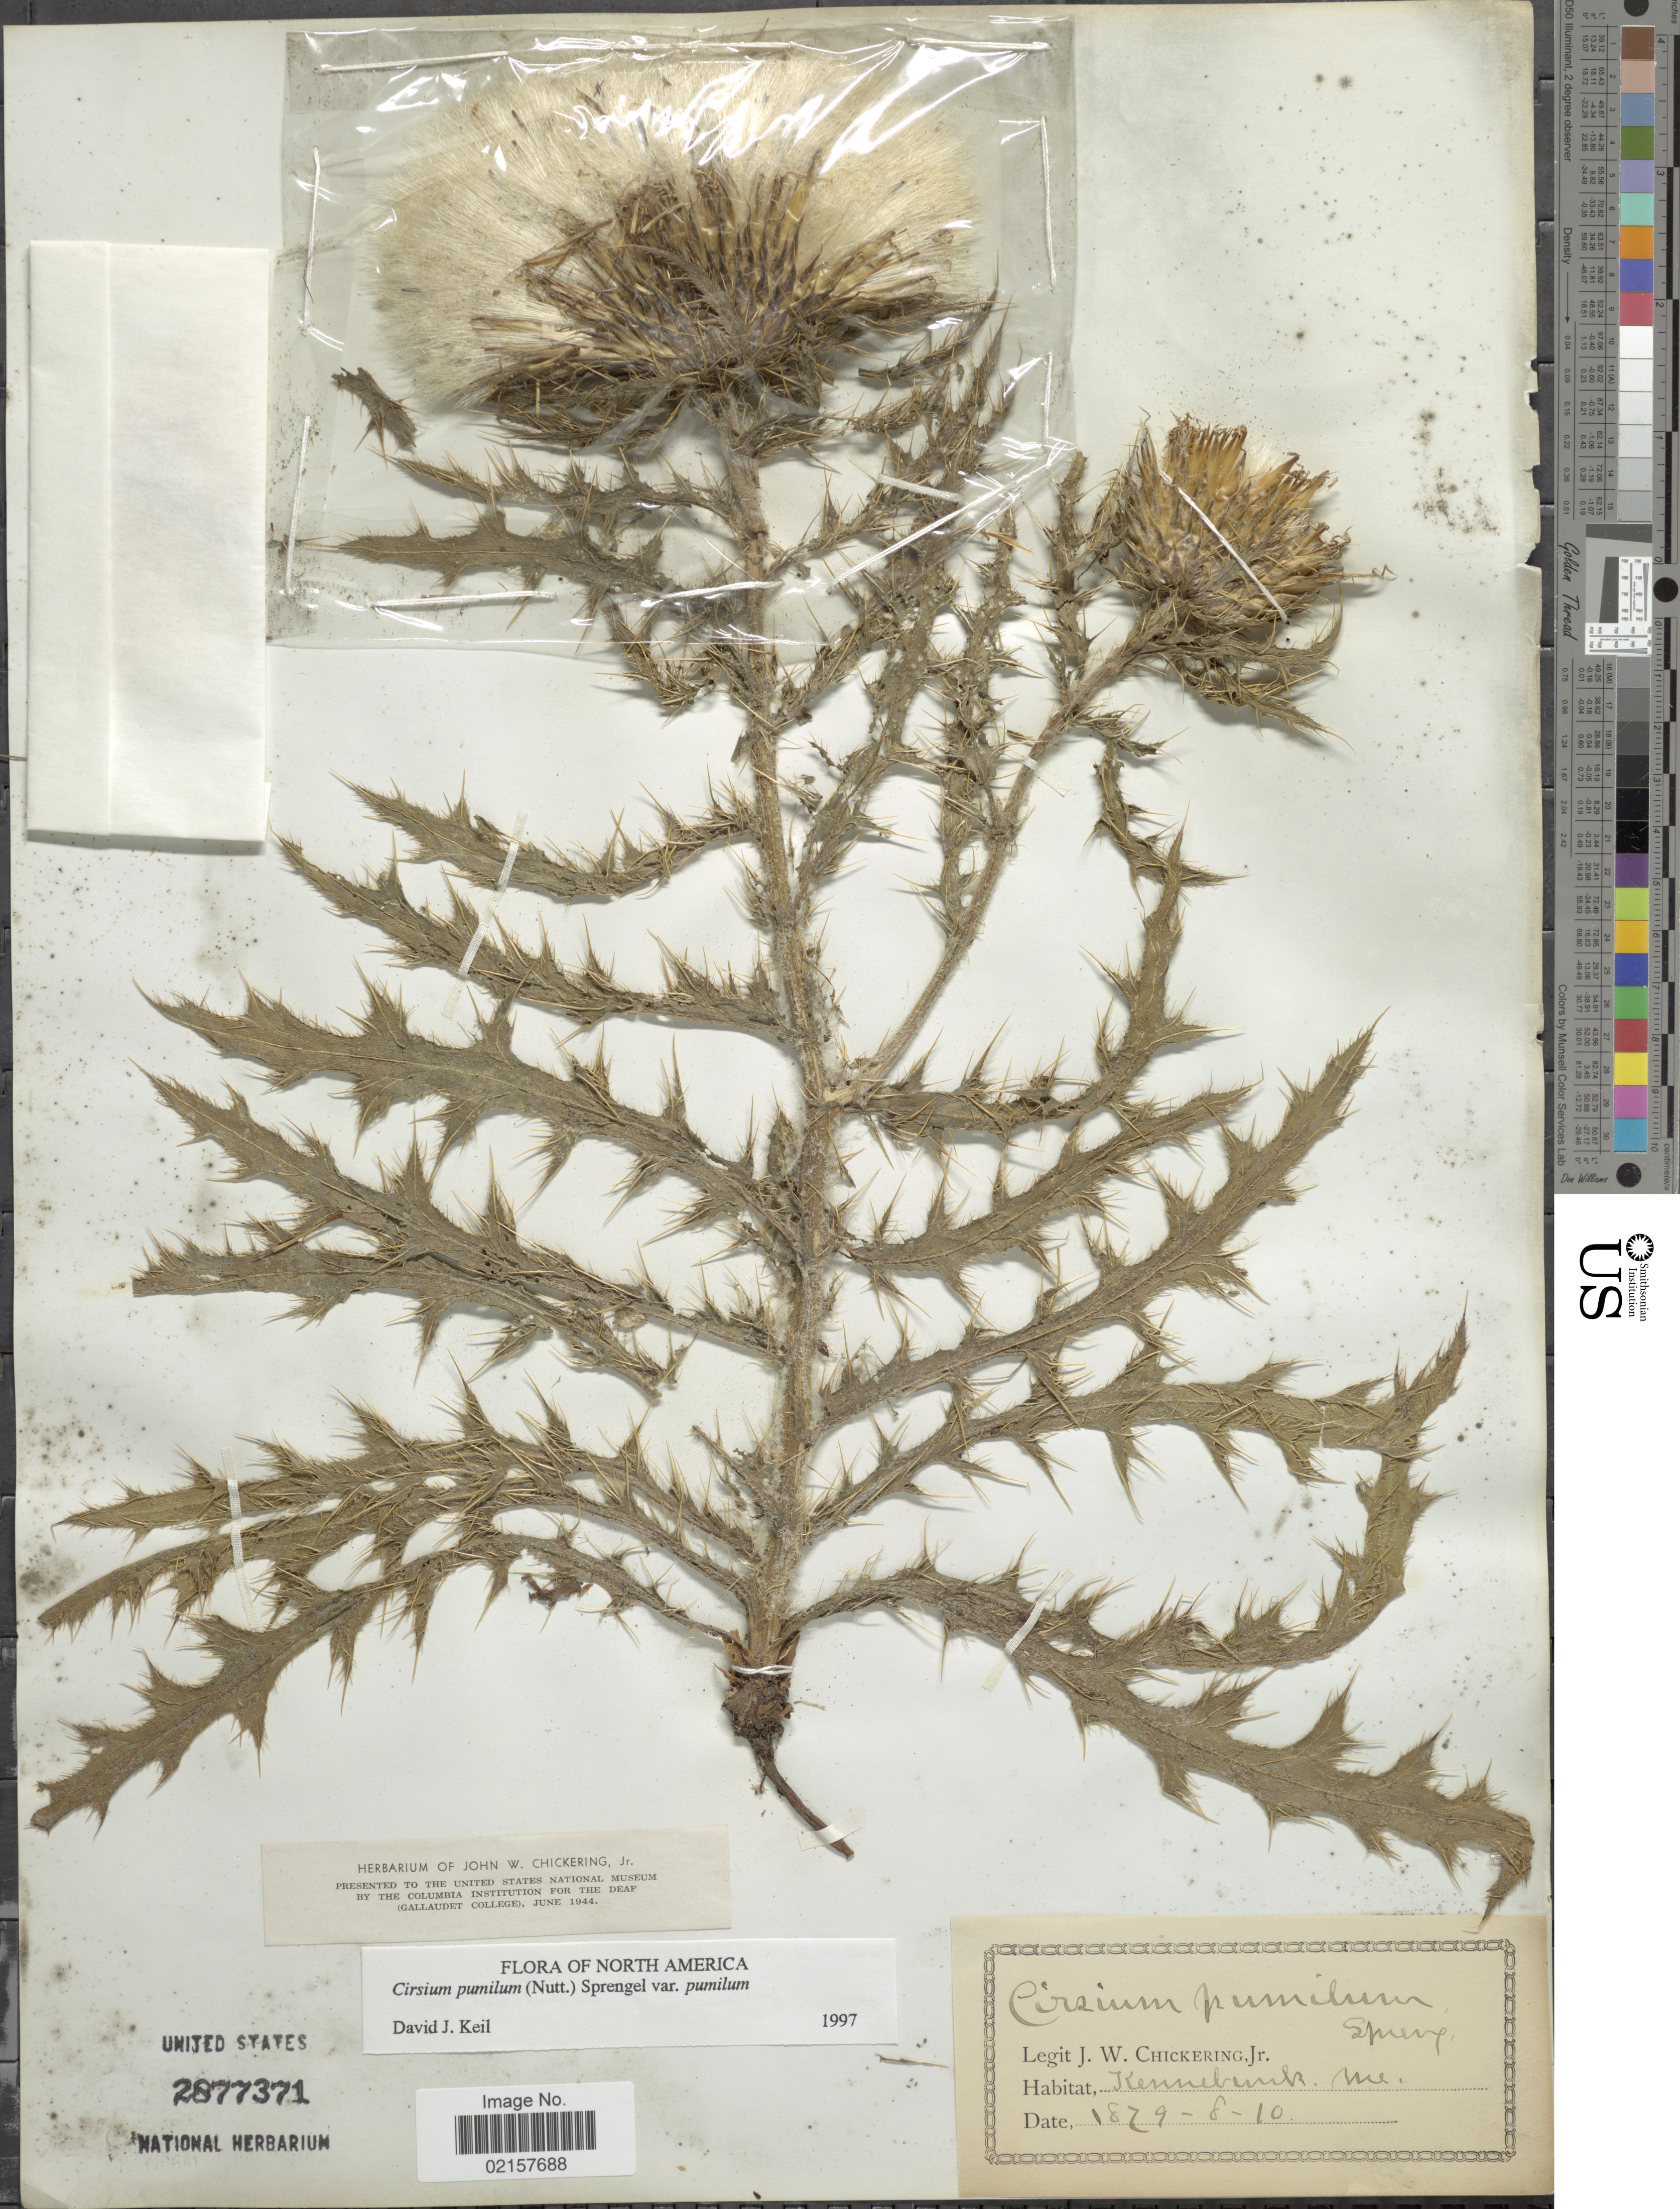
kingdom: Plantae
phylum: Tracheophyta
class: Magnoliopsida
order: Asterales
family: Asteraceae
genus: Cirsium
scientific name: Cirsium pumilum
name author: (Nutt.) Spreng.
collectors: J. W. Chickering Jr.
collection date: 1879-08-10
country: United States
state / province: Maine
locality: Kennebunk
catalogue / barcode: US 2877371